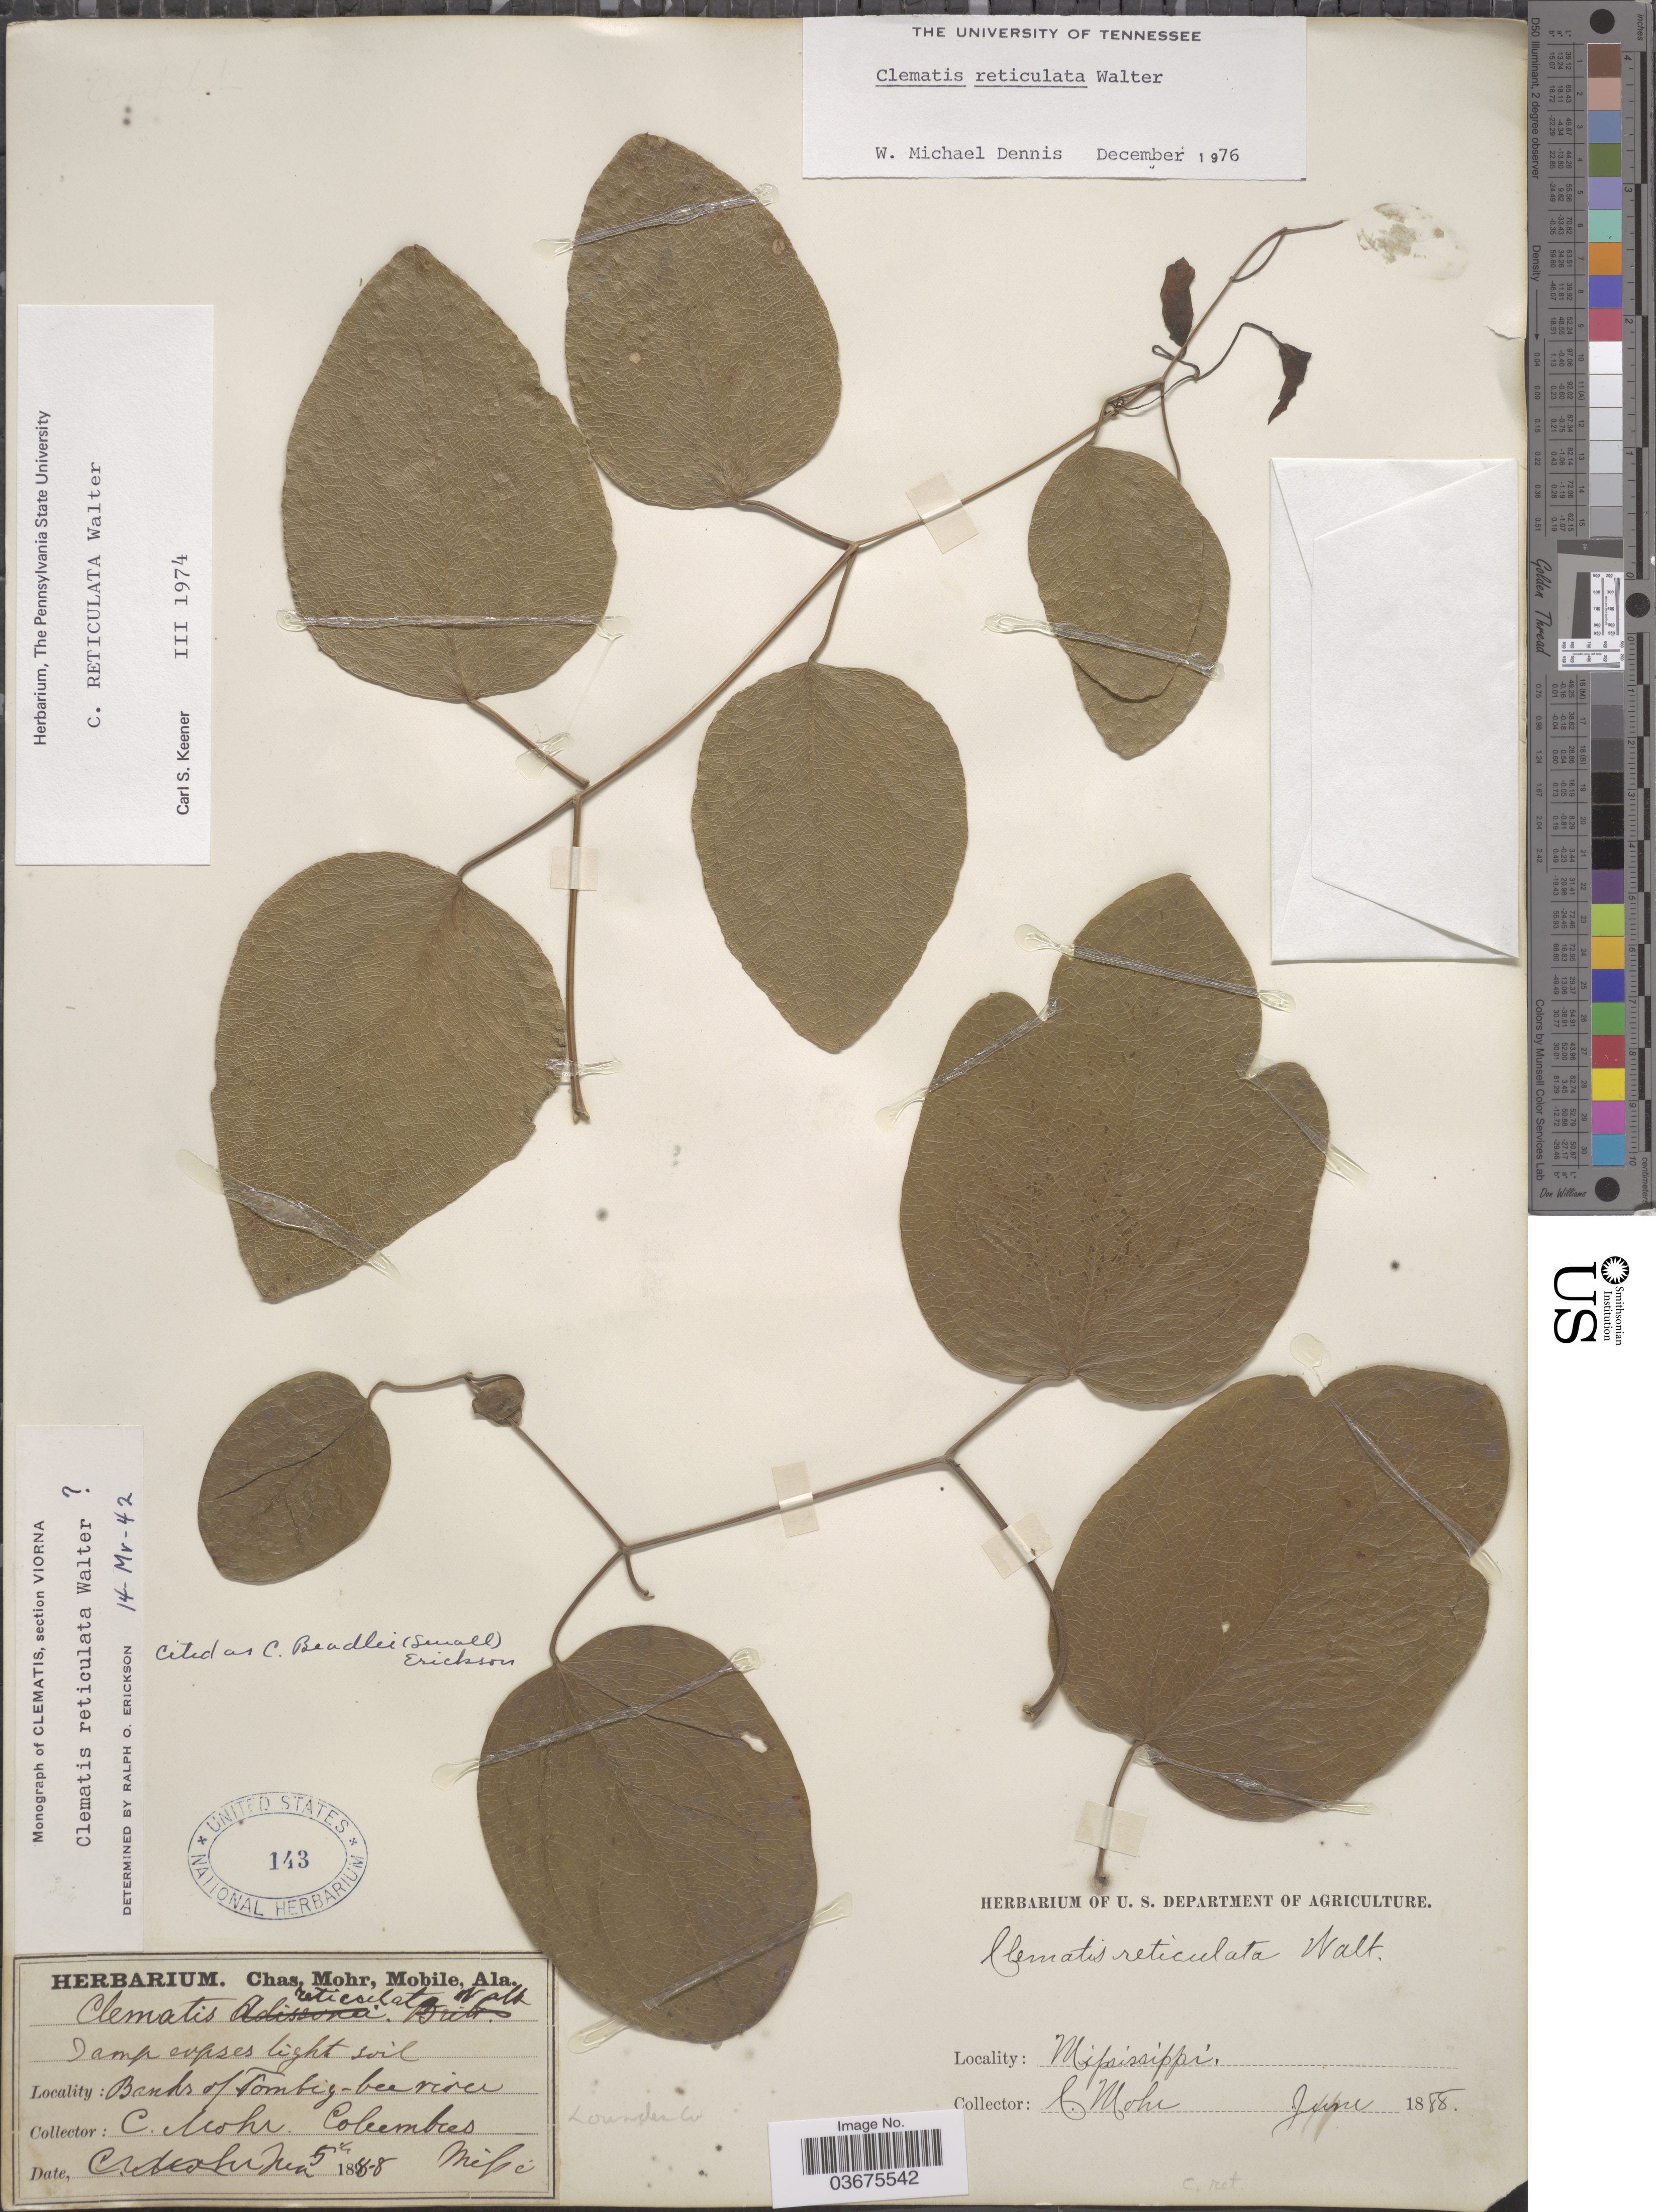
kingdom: Plantae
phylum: Tracheophyta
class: Magnoliopsida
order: Ranunculales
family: Ranunculaceae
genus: Clematis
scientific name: Clematis reticulata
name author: Walter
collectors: Mohr, C. T. (herbarium)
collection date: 1888-06-05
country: United States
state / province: Mississippi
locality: Banks of Tombig-bee river. Columbus. Lowndes Co.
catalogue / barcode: US 143